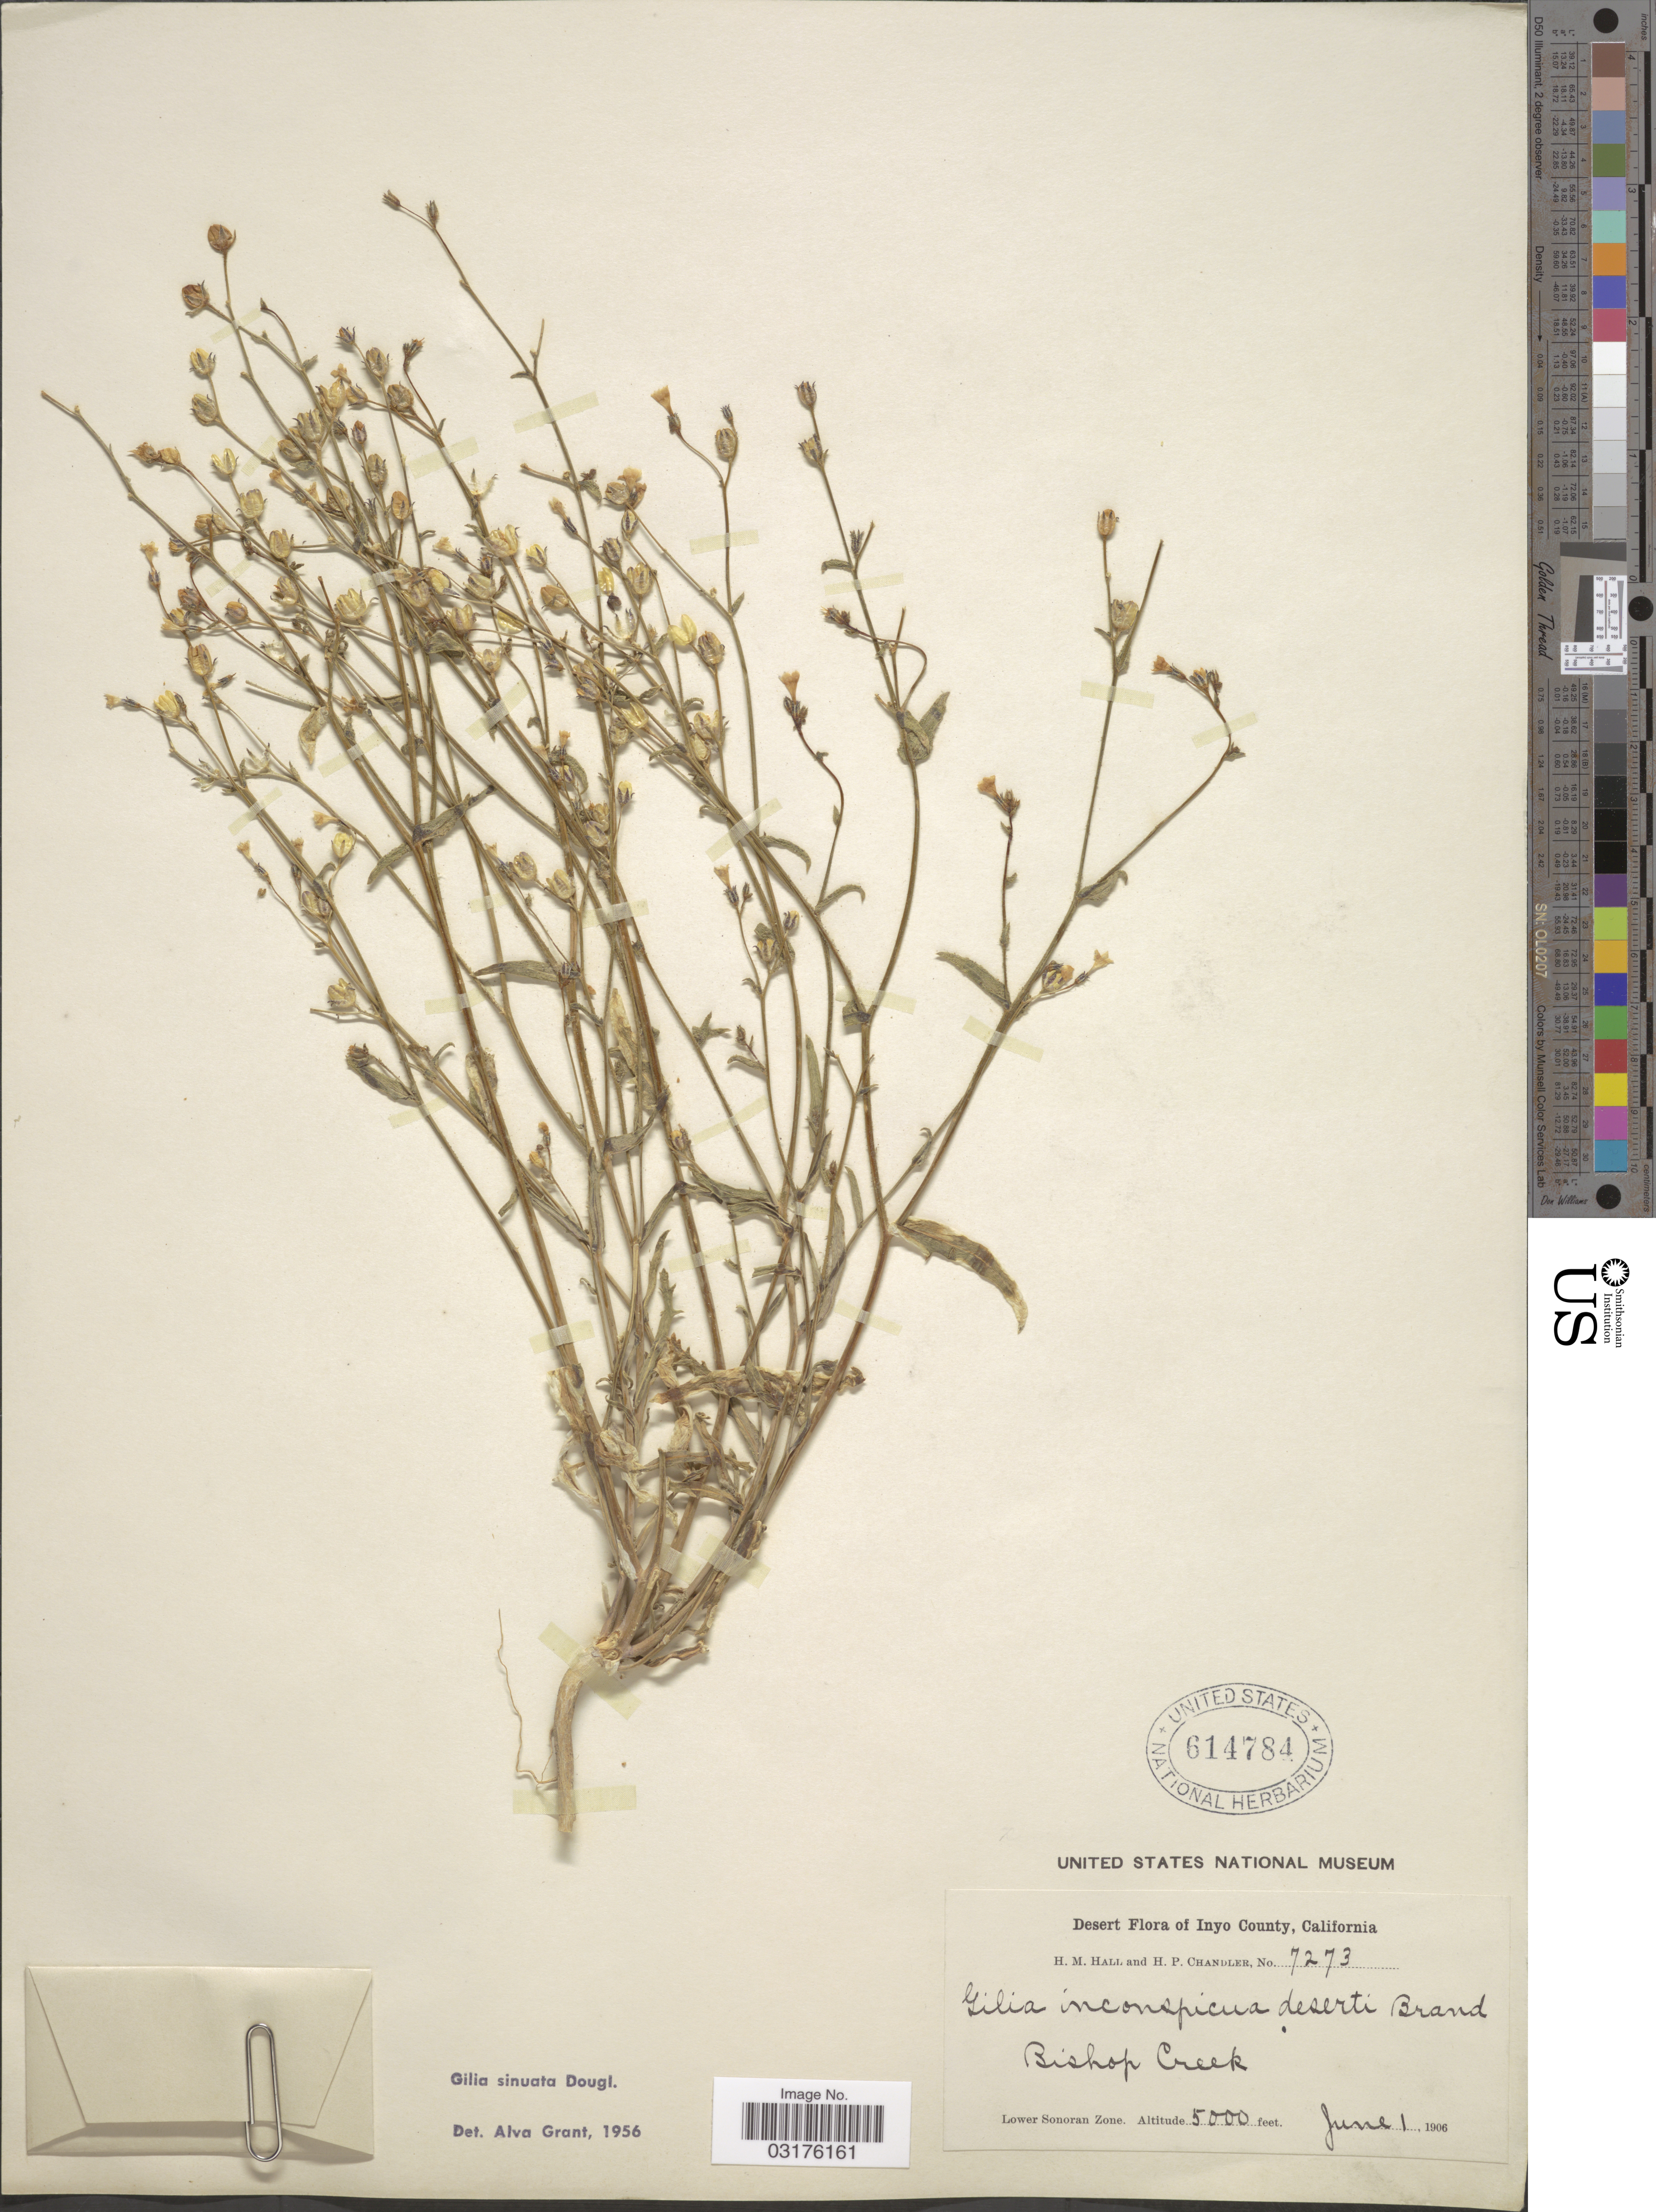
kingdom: Plantae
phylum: Tracheophyta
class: Magnoliopsida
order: Ericales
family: Polemoniaceae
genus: Gilia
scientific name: Gilia sinuata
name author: Douglas ex Benth.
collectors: H. M. Hall & H. Chandler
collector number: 7273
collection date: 1906-06-01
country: United States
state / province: California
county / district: Inyo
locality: Desert, Inyo County, California, Bishop Creek.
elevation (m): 1524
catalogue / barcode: US 614784